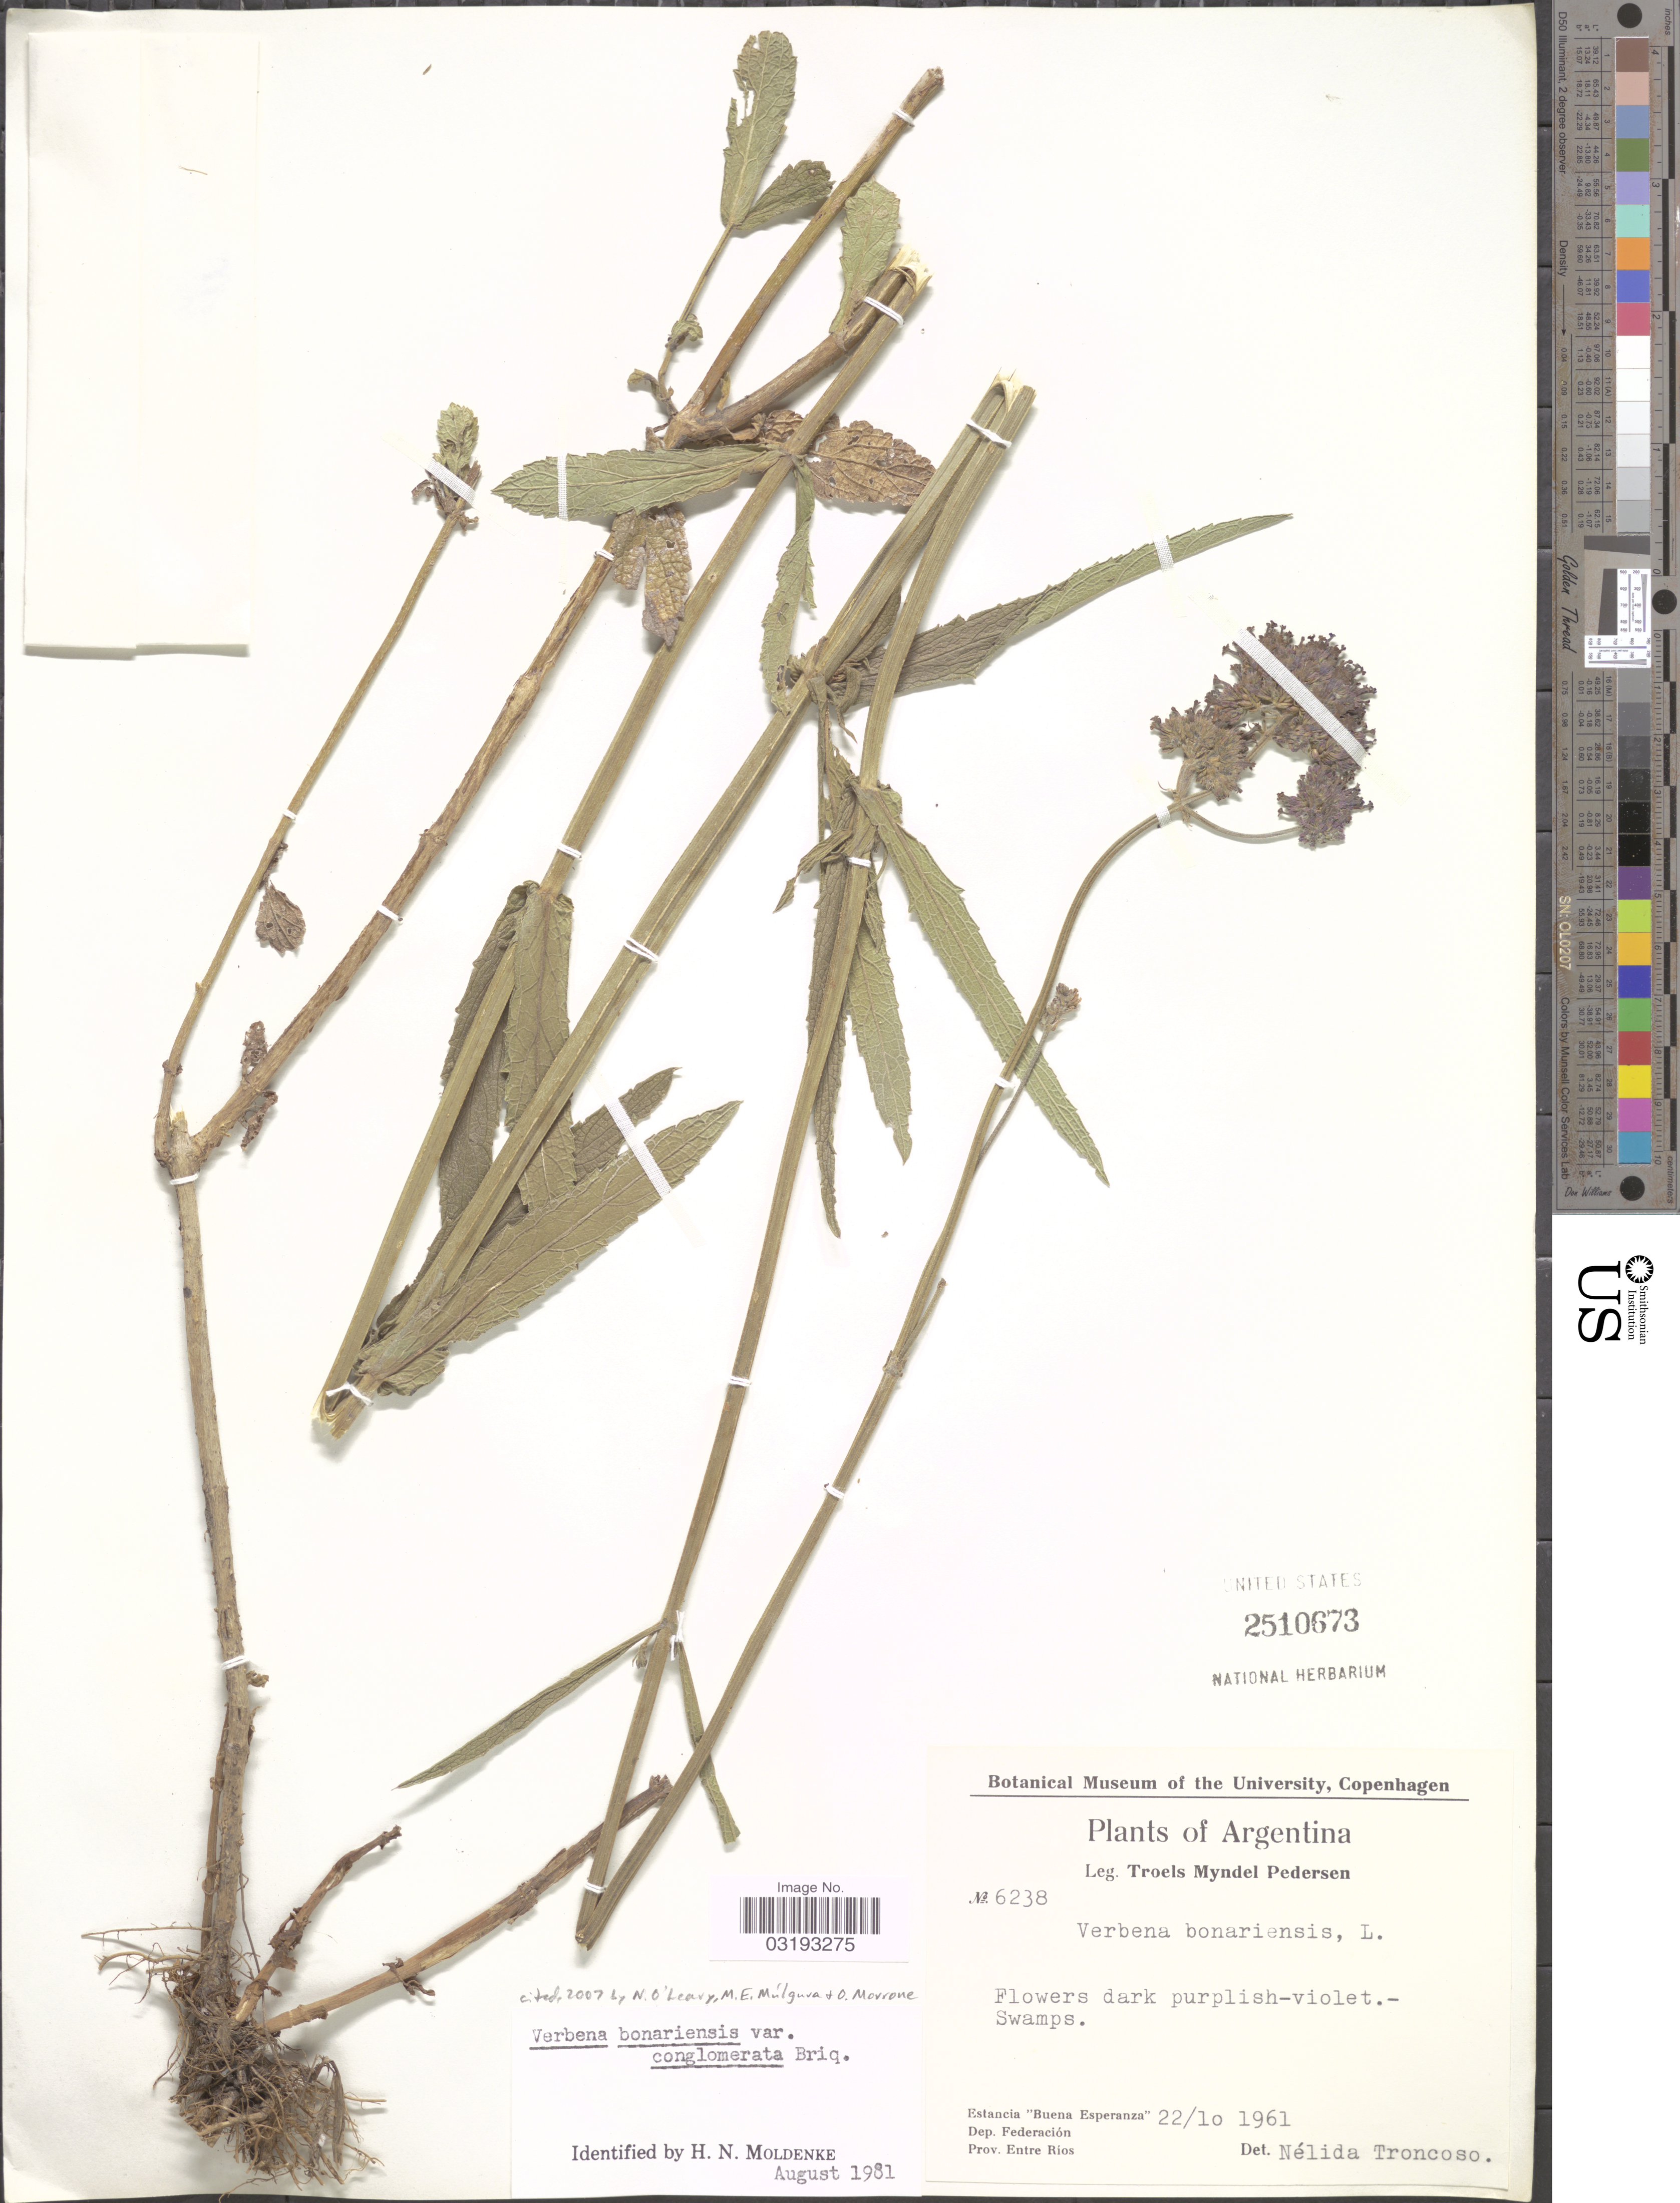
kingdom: Plantae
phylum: Tracheophyta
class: Magnoliopsida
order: Lamiales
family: Verbenaceae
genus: Verbena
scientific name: Verbena bonariensis var. conglomerata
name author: Briq.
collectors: T. Pederson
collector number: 6238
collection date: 1961-10-22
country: Argentina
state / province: Entre Rios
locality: Estancia "Buena Esperanza". Dep. Federación.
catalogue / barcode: US 2510673